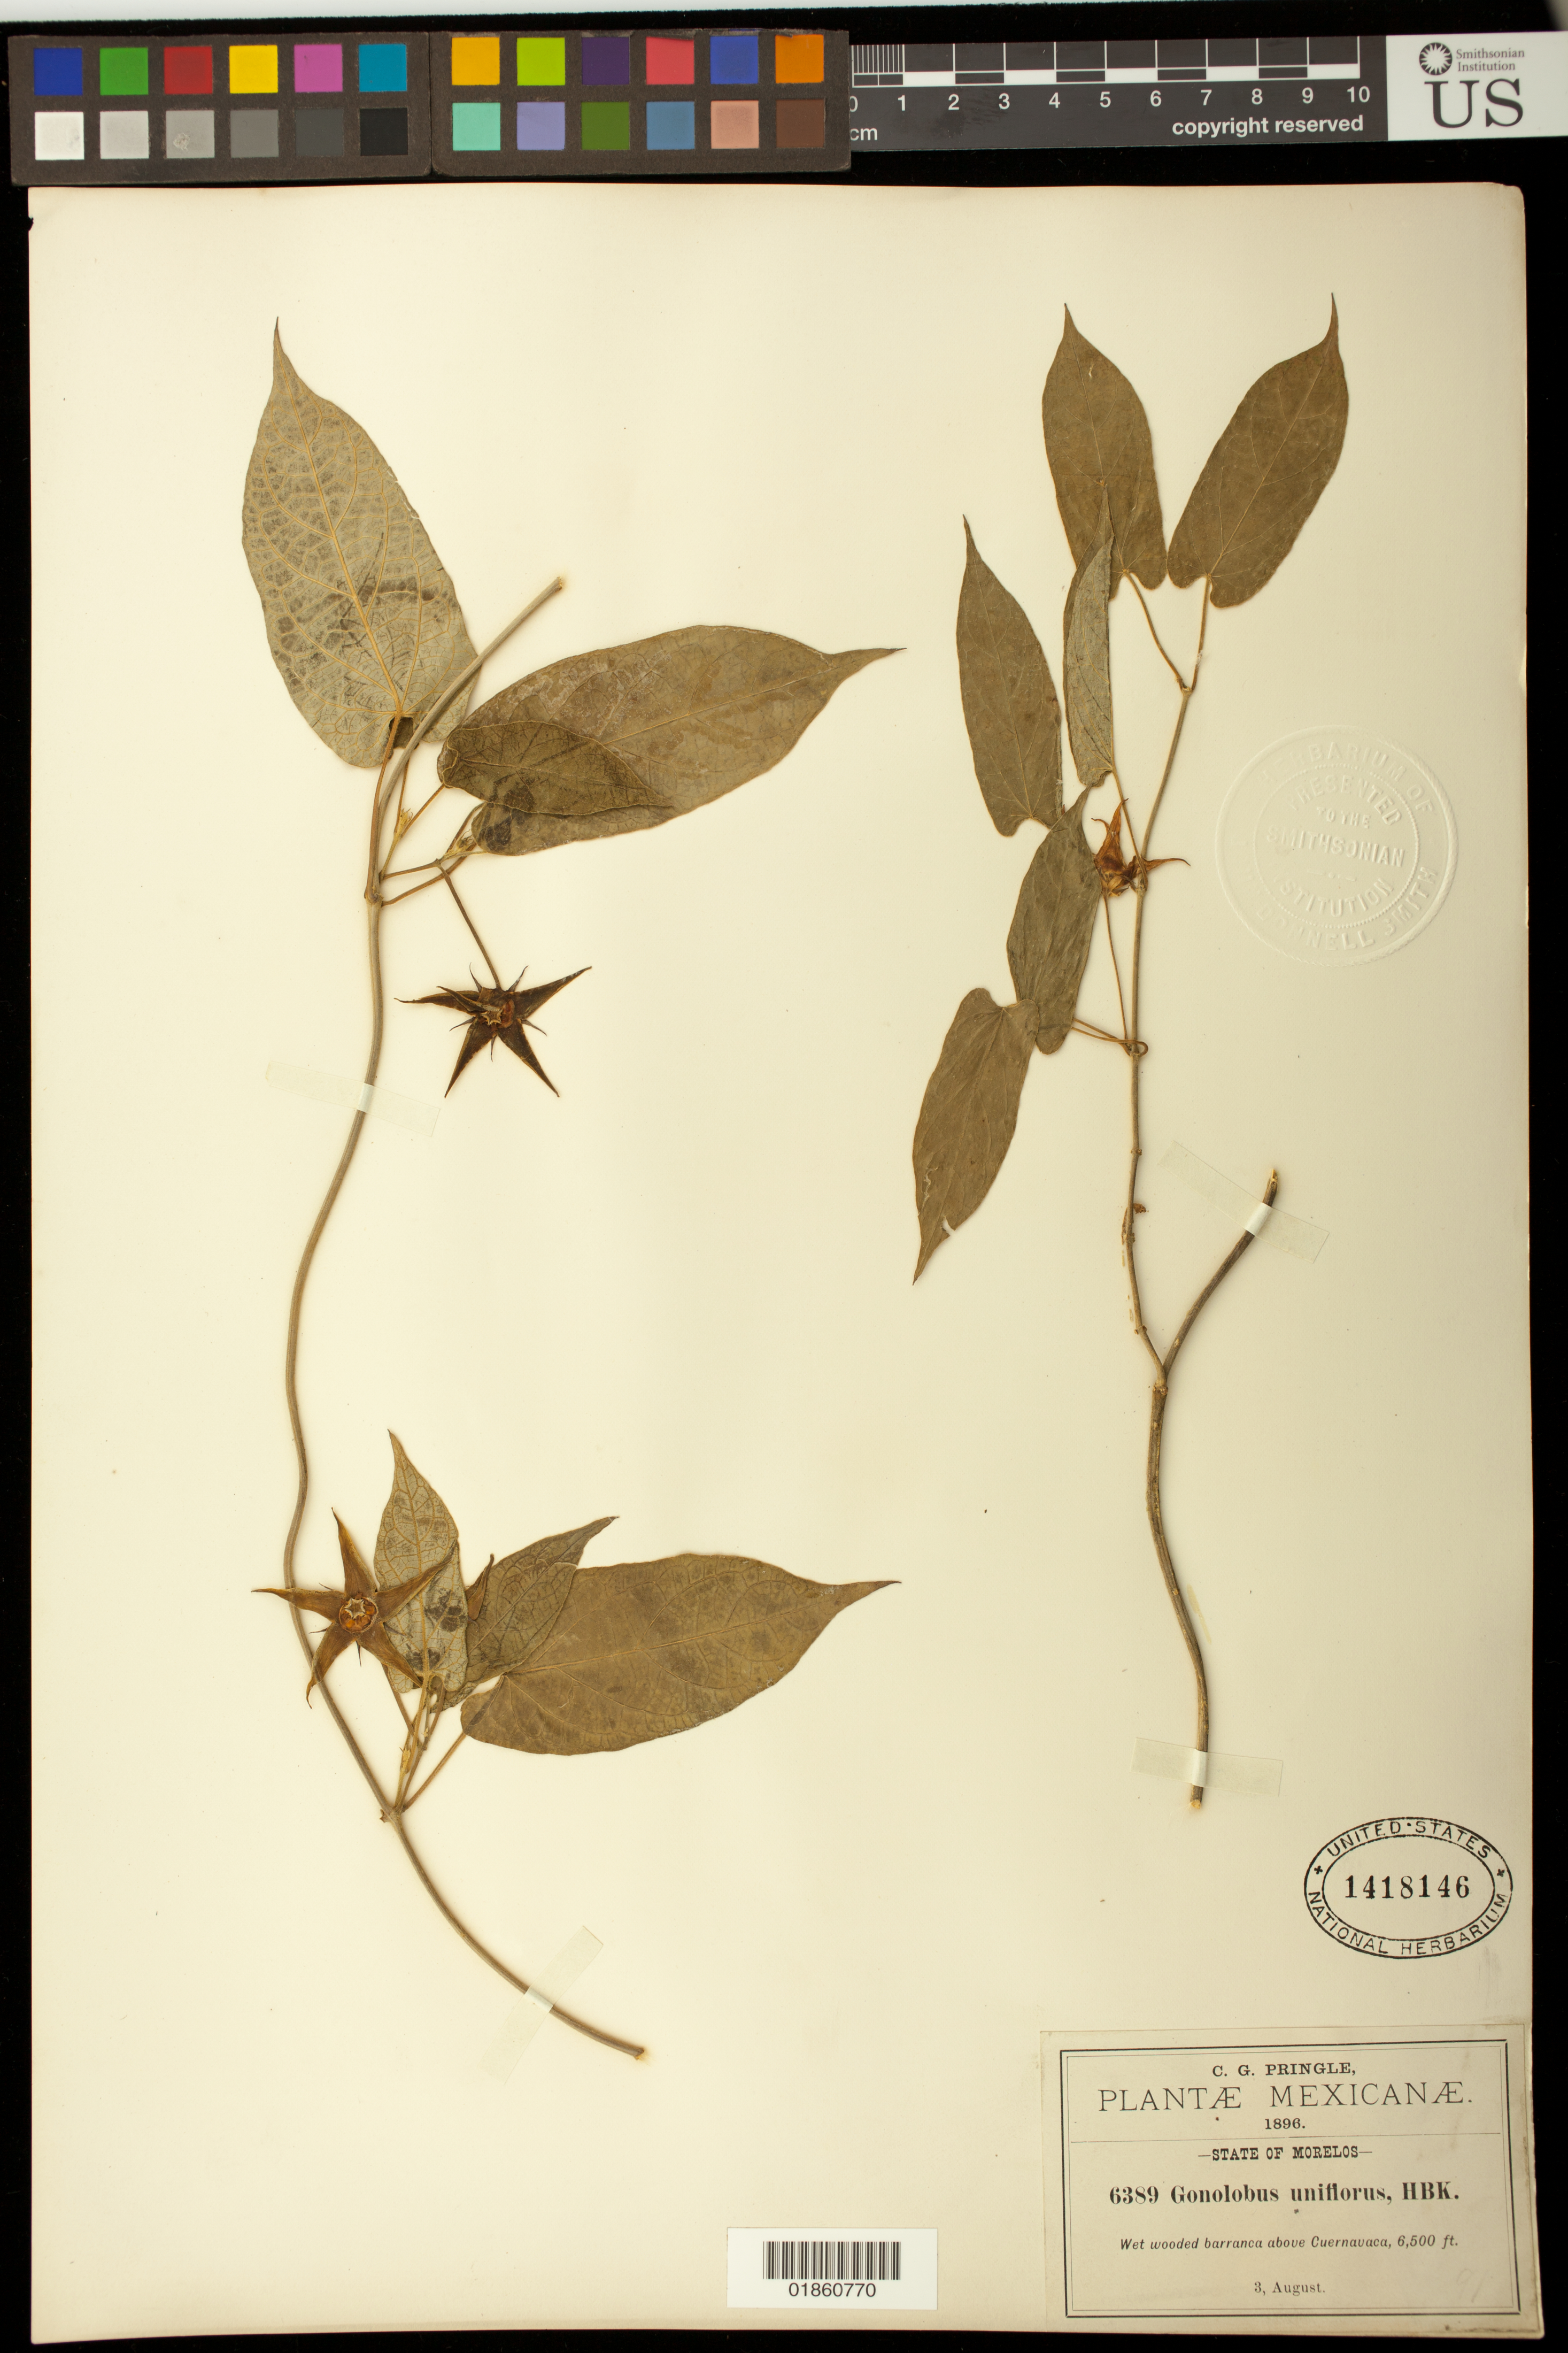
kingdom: Plantae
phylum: Tracheophyta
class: Magnoliopsida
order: Gentianales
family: Apocynaceae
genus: Gonolobus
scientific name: Gonolobus uniflorus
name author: Kunth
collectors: C. G. Pringle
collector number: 6389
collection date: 1896-08-03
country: Mexico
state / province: Morelos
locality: Above Cuernavaca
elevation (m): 1981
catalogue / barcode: US 1418146